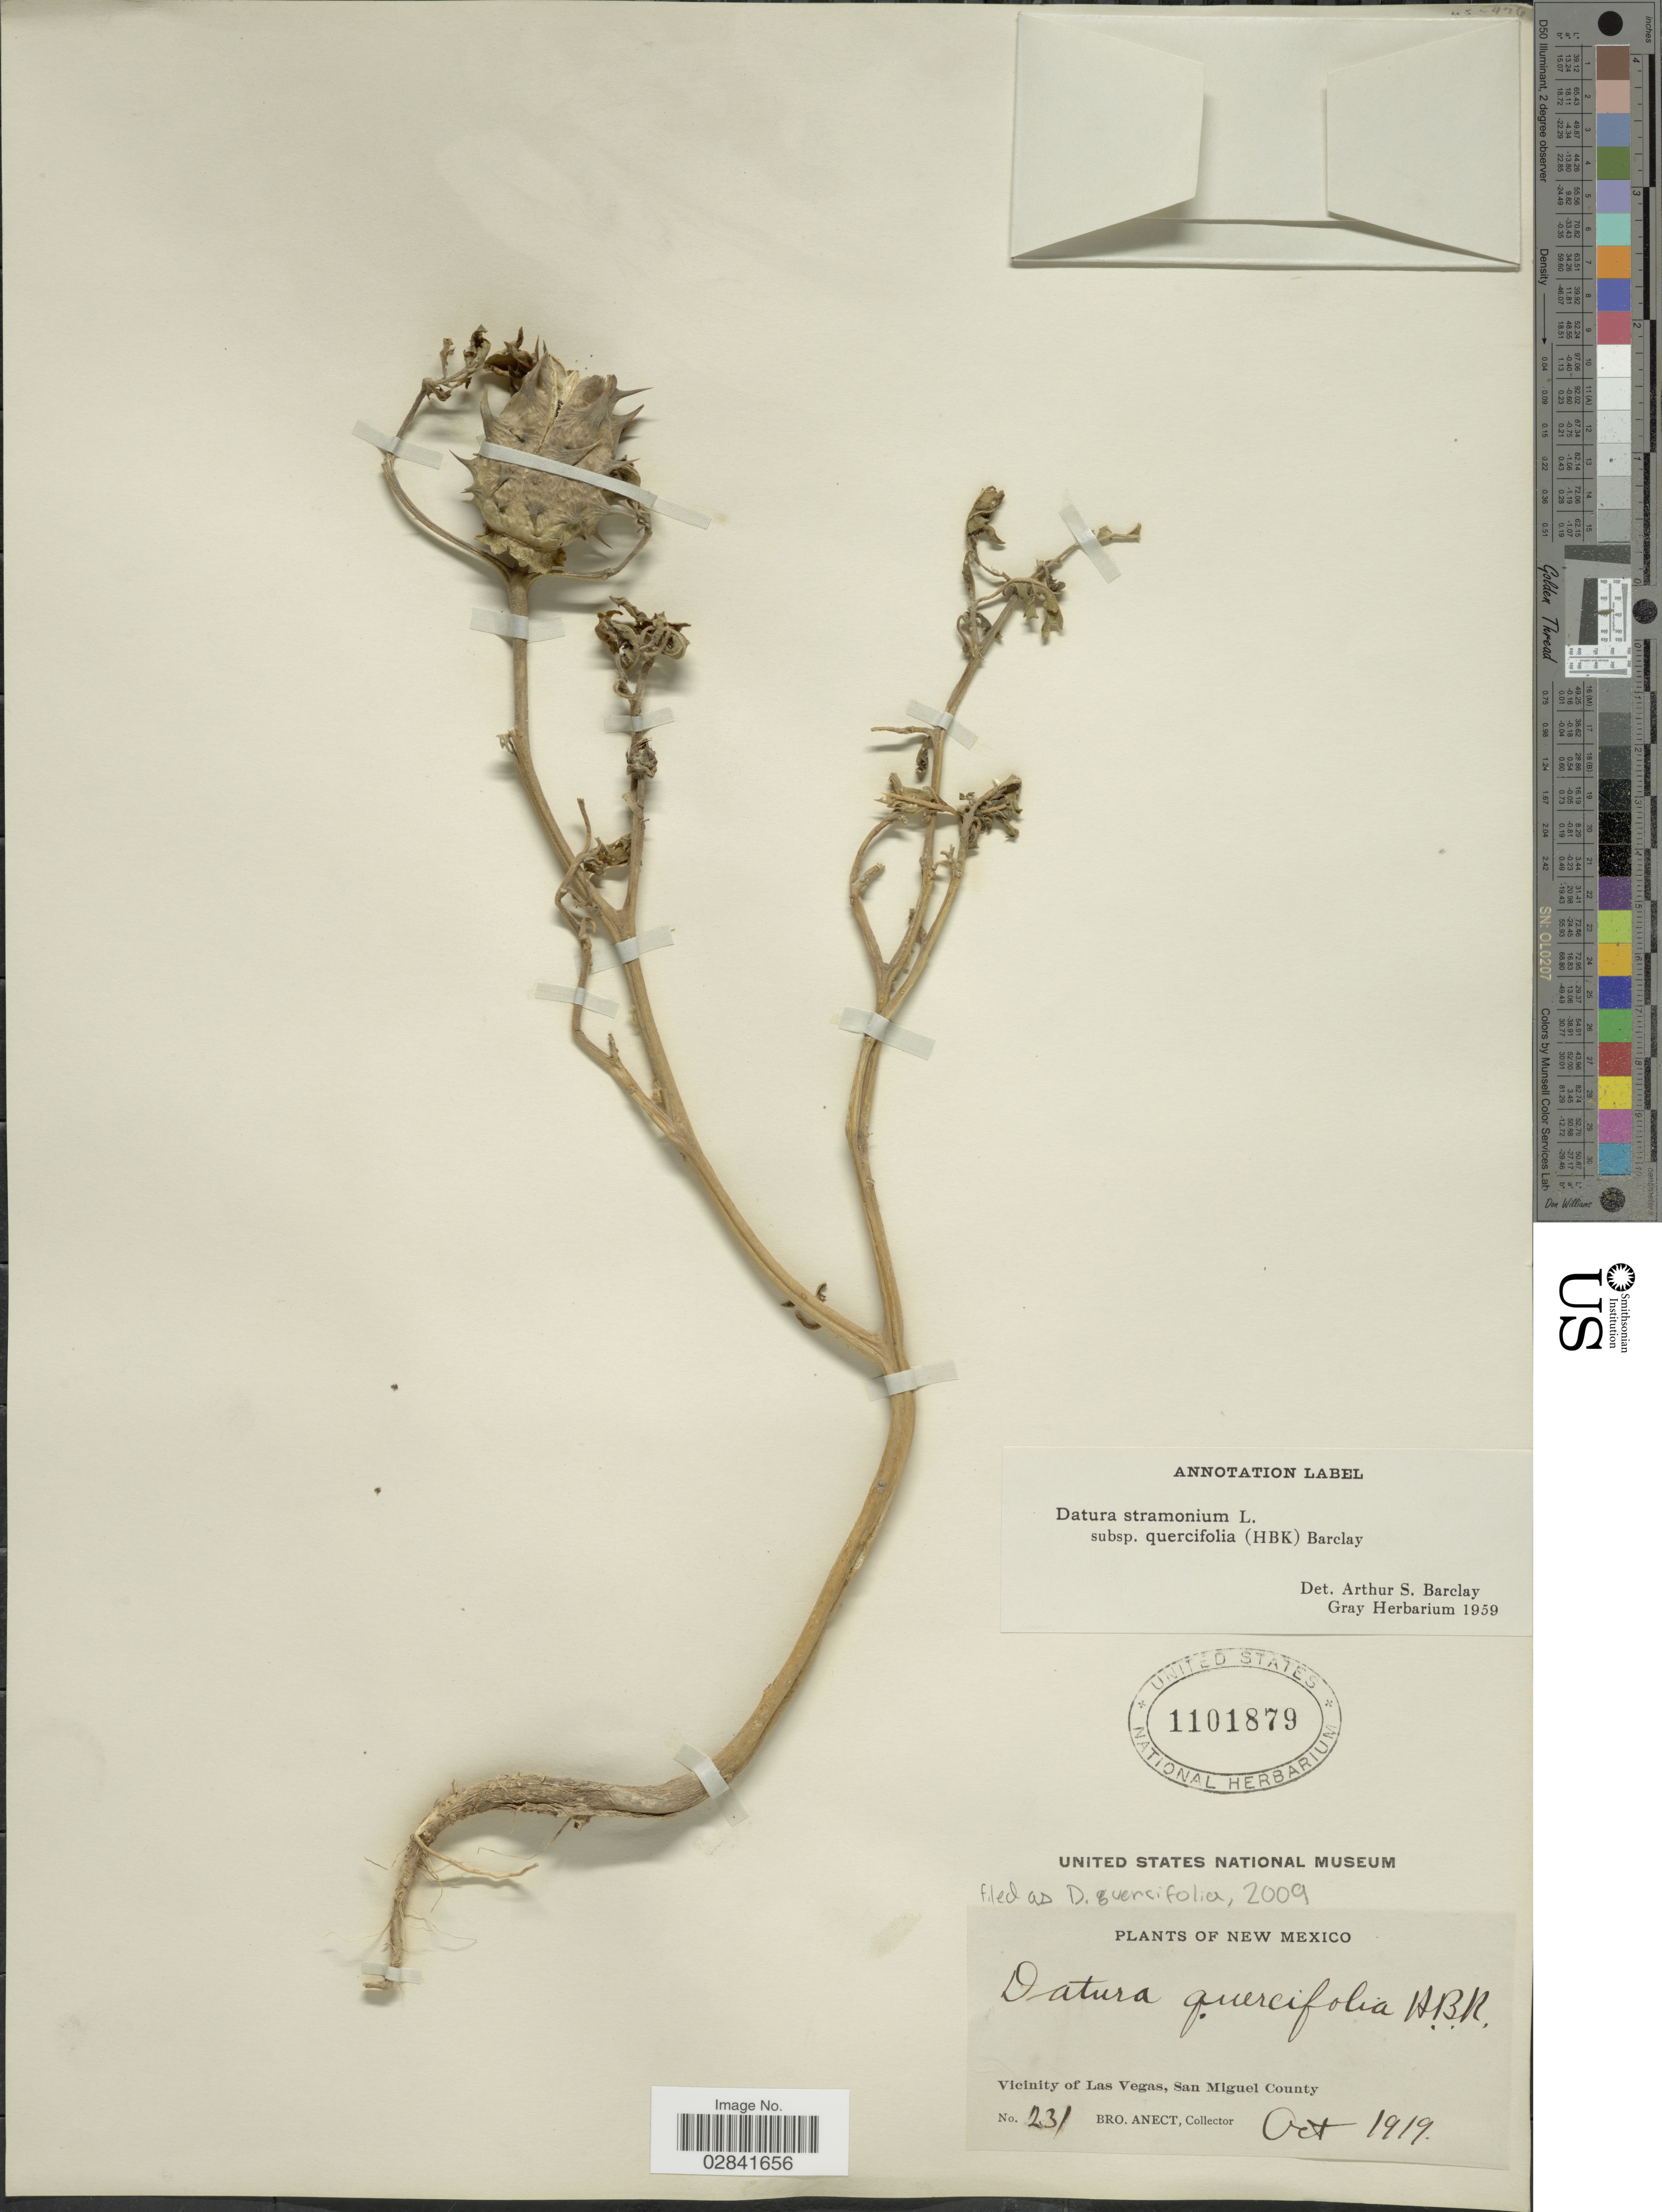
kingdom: Plantae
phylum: Tracheophyta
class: Magnoliopsida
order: Solanales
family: Solanaceae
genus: Datura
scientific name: Datura quercifolia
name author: Kunth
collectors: B. Anect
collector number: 231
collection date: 1919-10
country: United States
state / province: New Mexico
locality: Vicinity of Las Vegas, San Miguel County.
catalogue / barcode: US 1101879